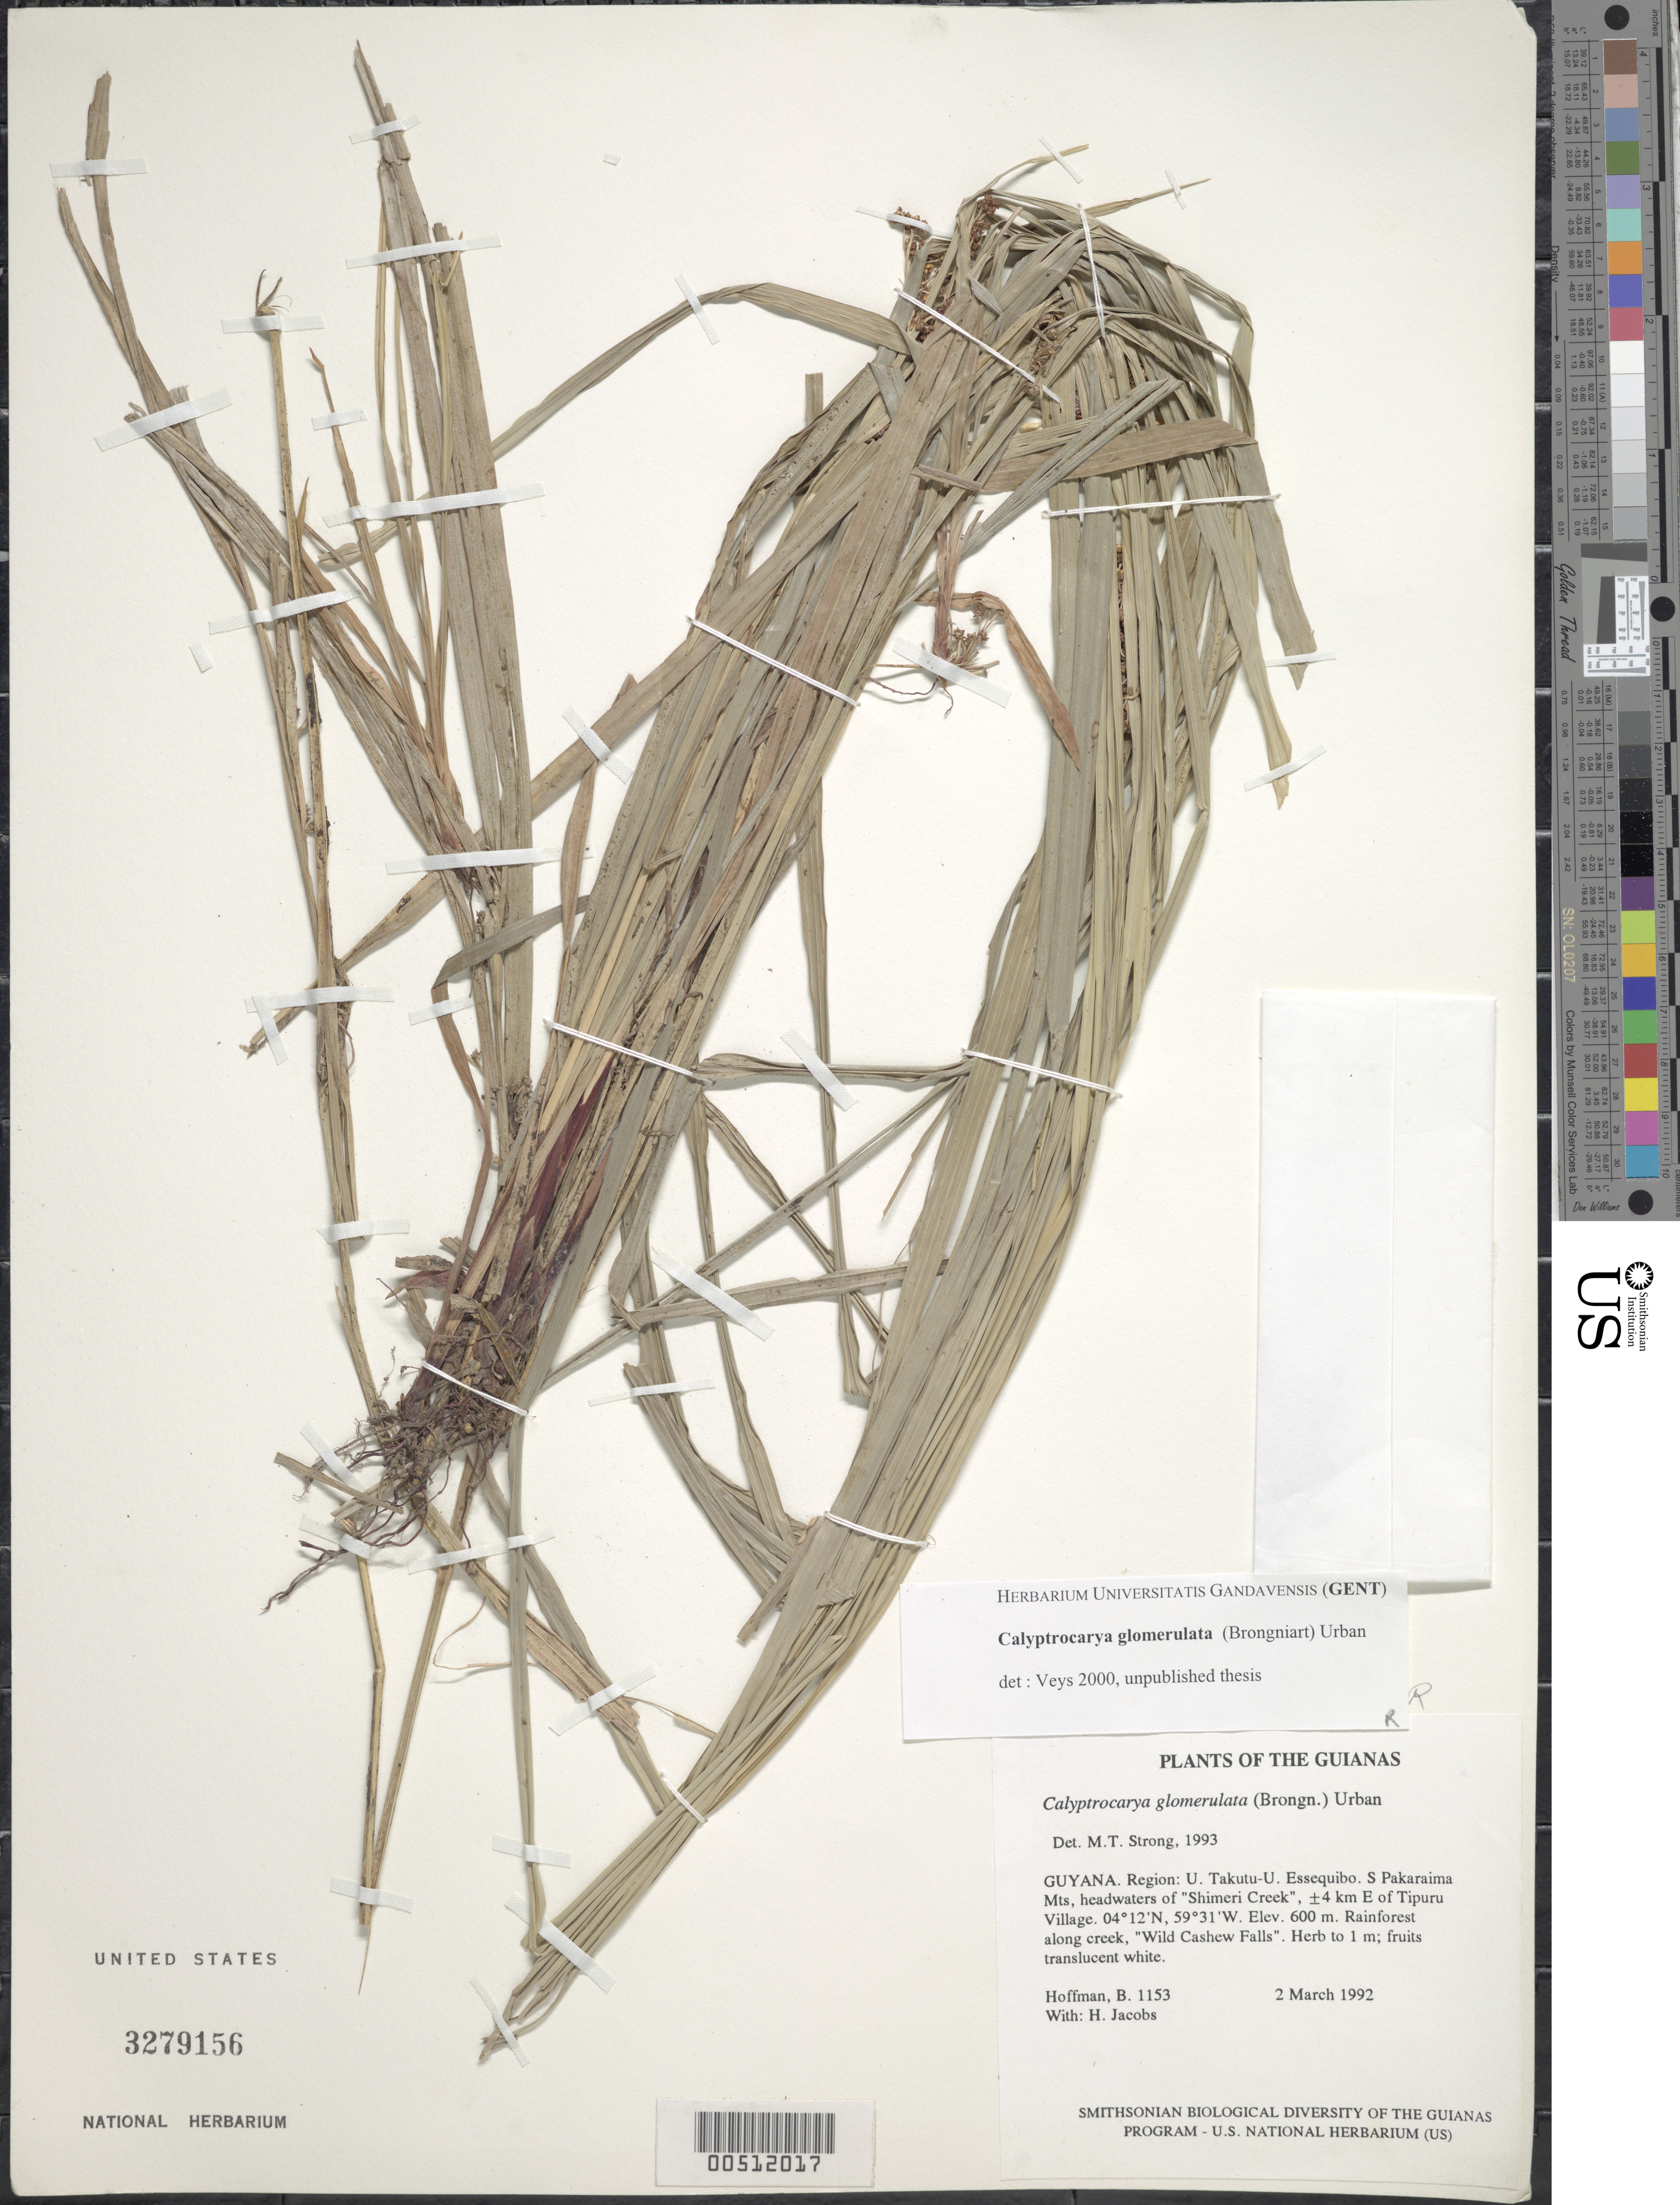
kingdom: Plantae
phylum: Tracheophyta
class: Liliopsida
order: Poales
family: Cyperaceae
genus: Calyptrocarya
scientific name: Calyptrocarya glomerulata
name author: (Brongn.) Urb.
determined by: Strong, M. T., (US), Smithsonian Institution - National Museum of Natural History (UNITED STATES)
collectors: B. Hoffman & H. Jacobs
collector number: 1153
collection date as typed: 2 March 1992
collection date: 1992-03-02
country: Guyana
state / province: U. Takutu-U. Essequibo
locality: S Pakaraima Mts, headwaters of "Shimeri Creek", ±4 km E of Tipuru Village, "Wild Cashew Falls"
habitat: Rainforest along creek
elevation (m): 600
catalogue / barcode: US 3279156